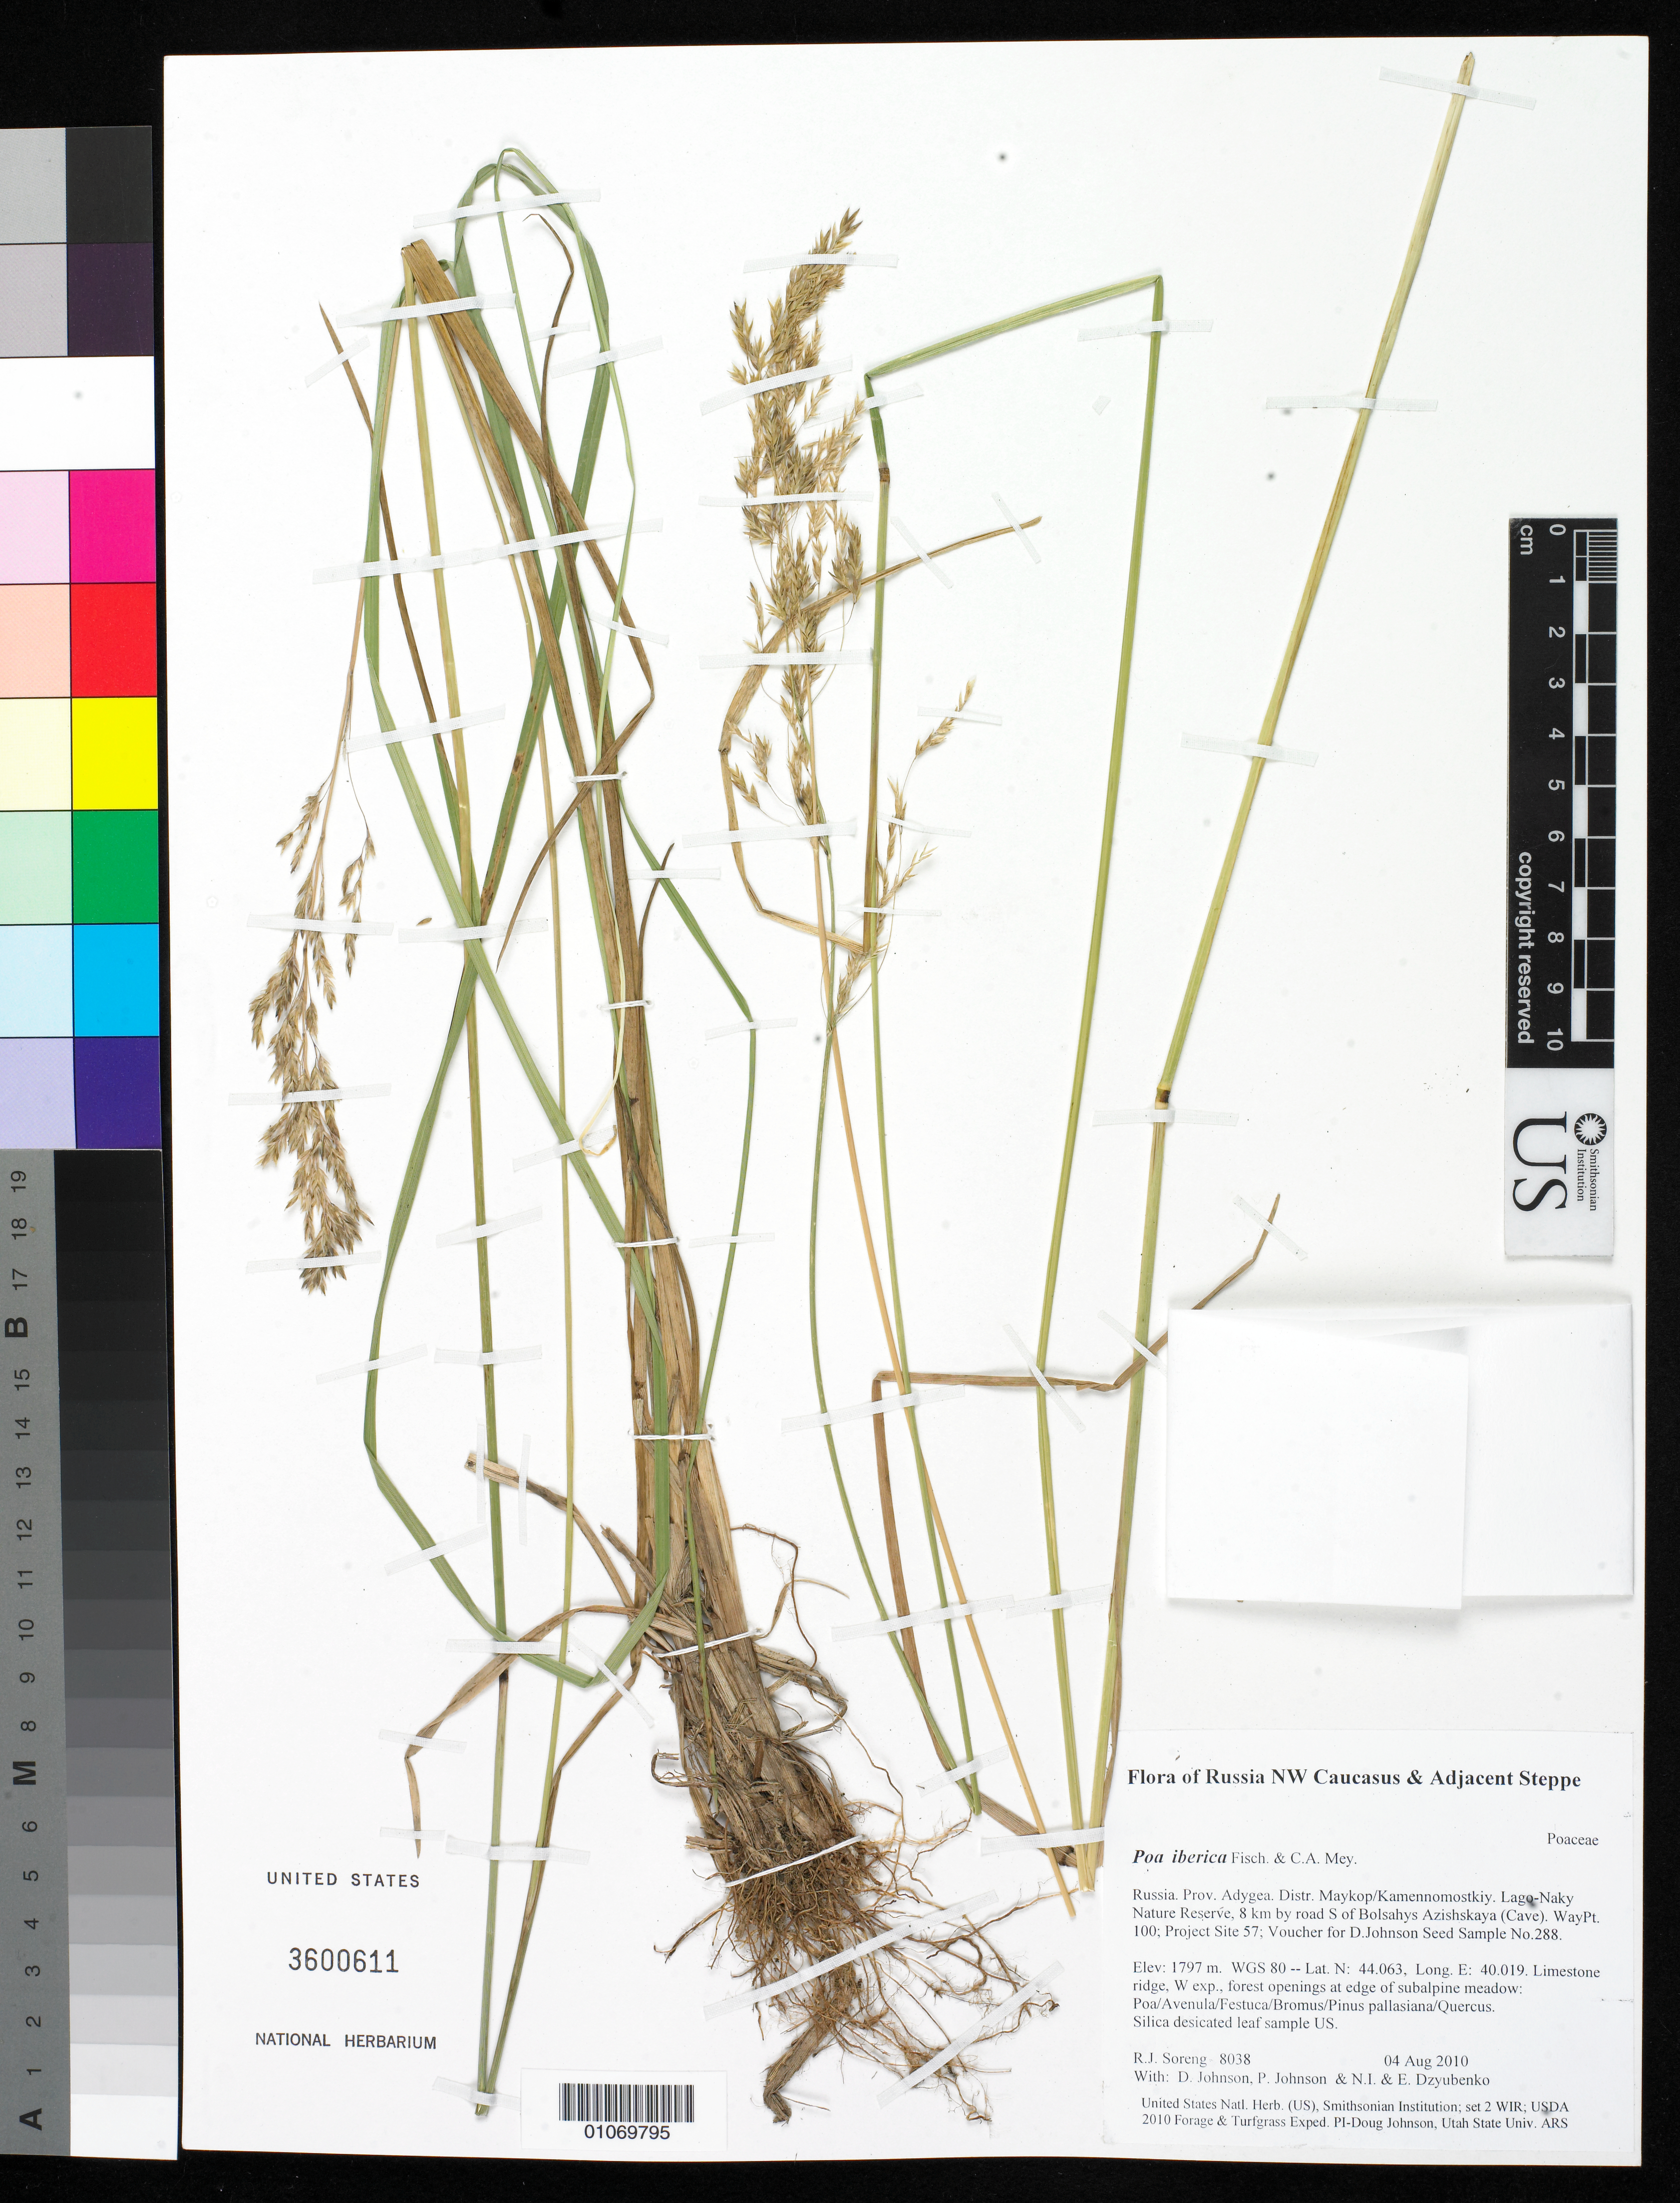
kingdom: Plantae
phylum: Tracheophyta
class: Liliopsida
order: Poales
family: Poaceae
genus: Poa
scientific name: Poa iberica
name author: Fisch. & C.A. Mey.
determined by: Soreng, Robert J., Research Associate (BOT), Smithsonian Institution - National Museum of Natural History (UNITED STATES)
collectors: R. J. Soreng, D. Johnson, P. Johnson, N. Dzyubenko & E. Dzyubenko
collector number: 8038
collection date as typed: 04 Aug 2010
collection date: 2010-08-04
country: Russian Federation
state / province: Adygea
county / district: Maykop/Kamennomostkiy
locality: Lago-Naky Nature Reserve, 8 km by road S of Bolsahys Azishskaya (Cave)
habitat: Limestone ridge, W exp., forest openings at edge of subalpine meadow: Poa/Avenula/Festuca/Bromus/Pinus pallasiana/Quercus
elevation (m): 1797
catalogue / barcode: US 3600611